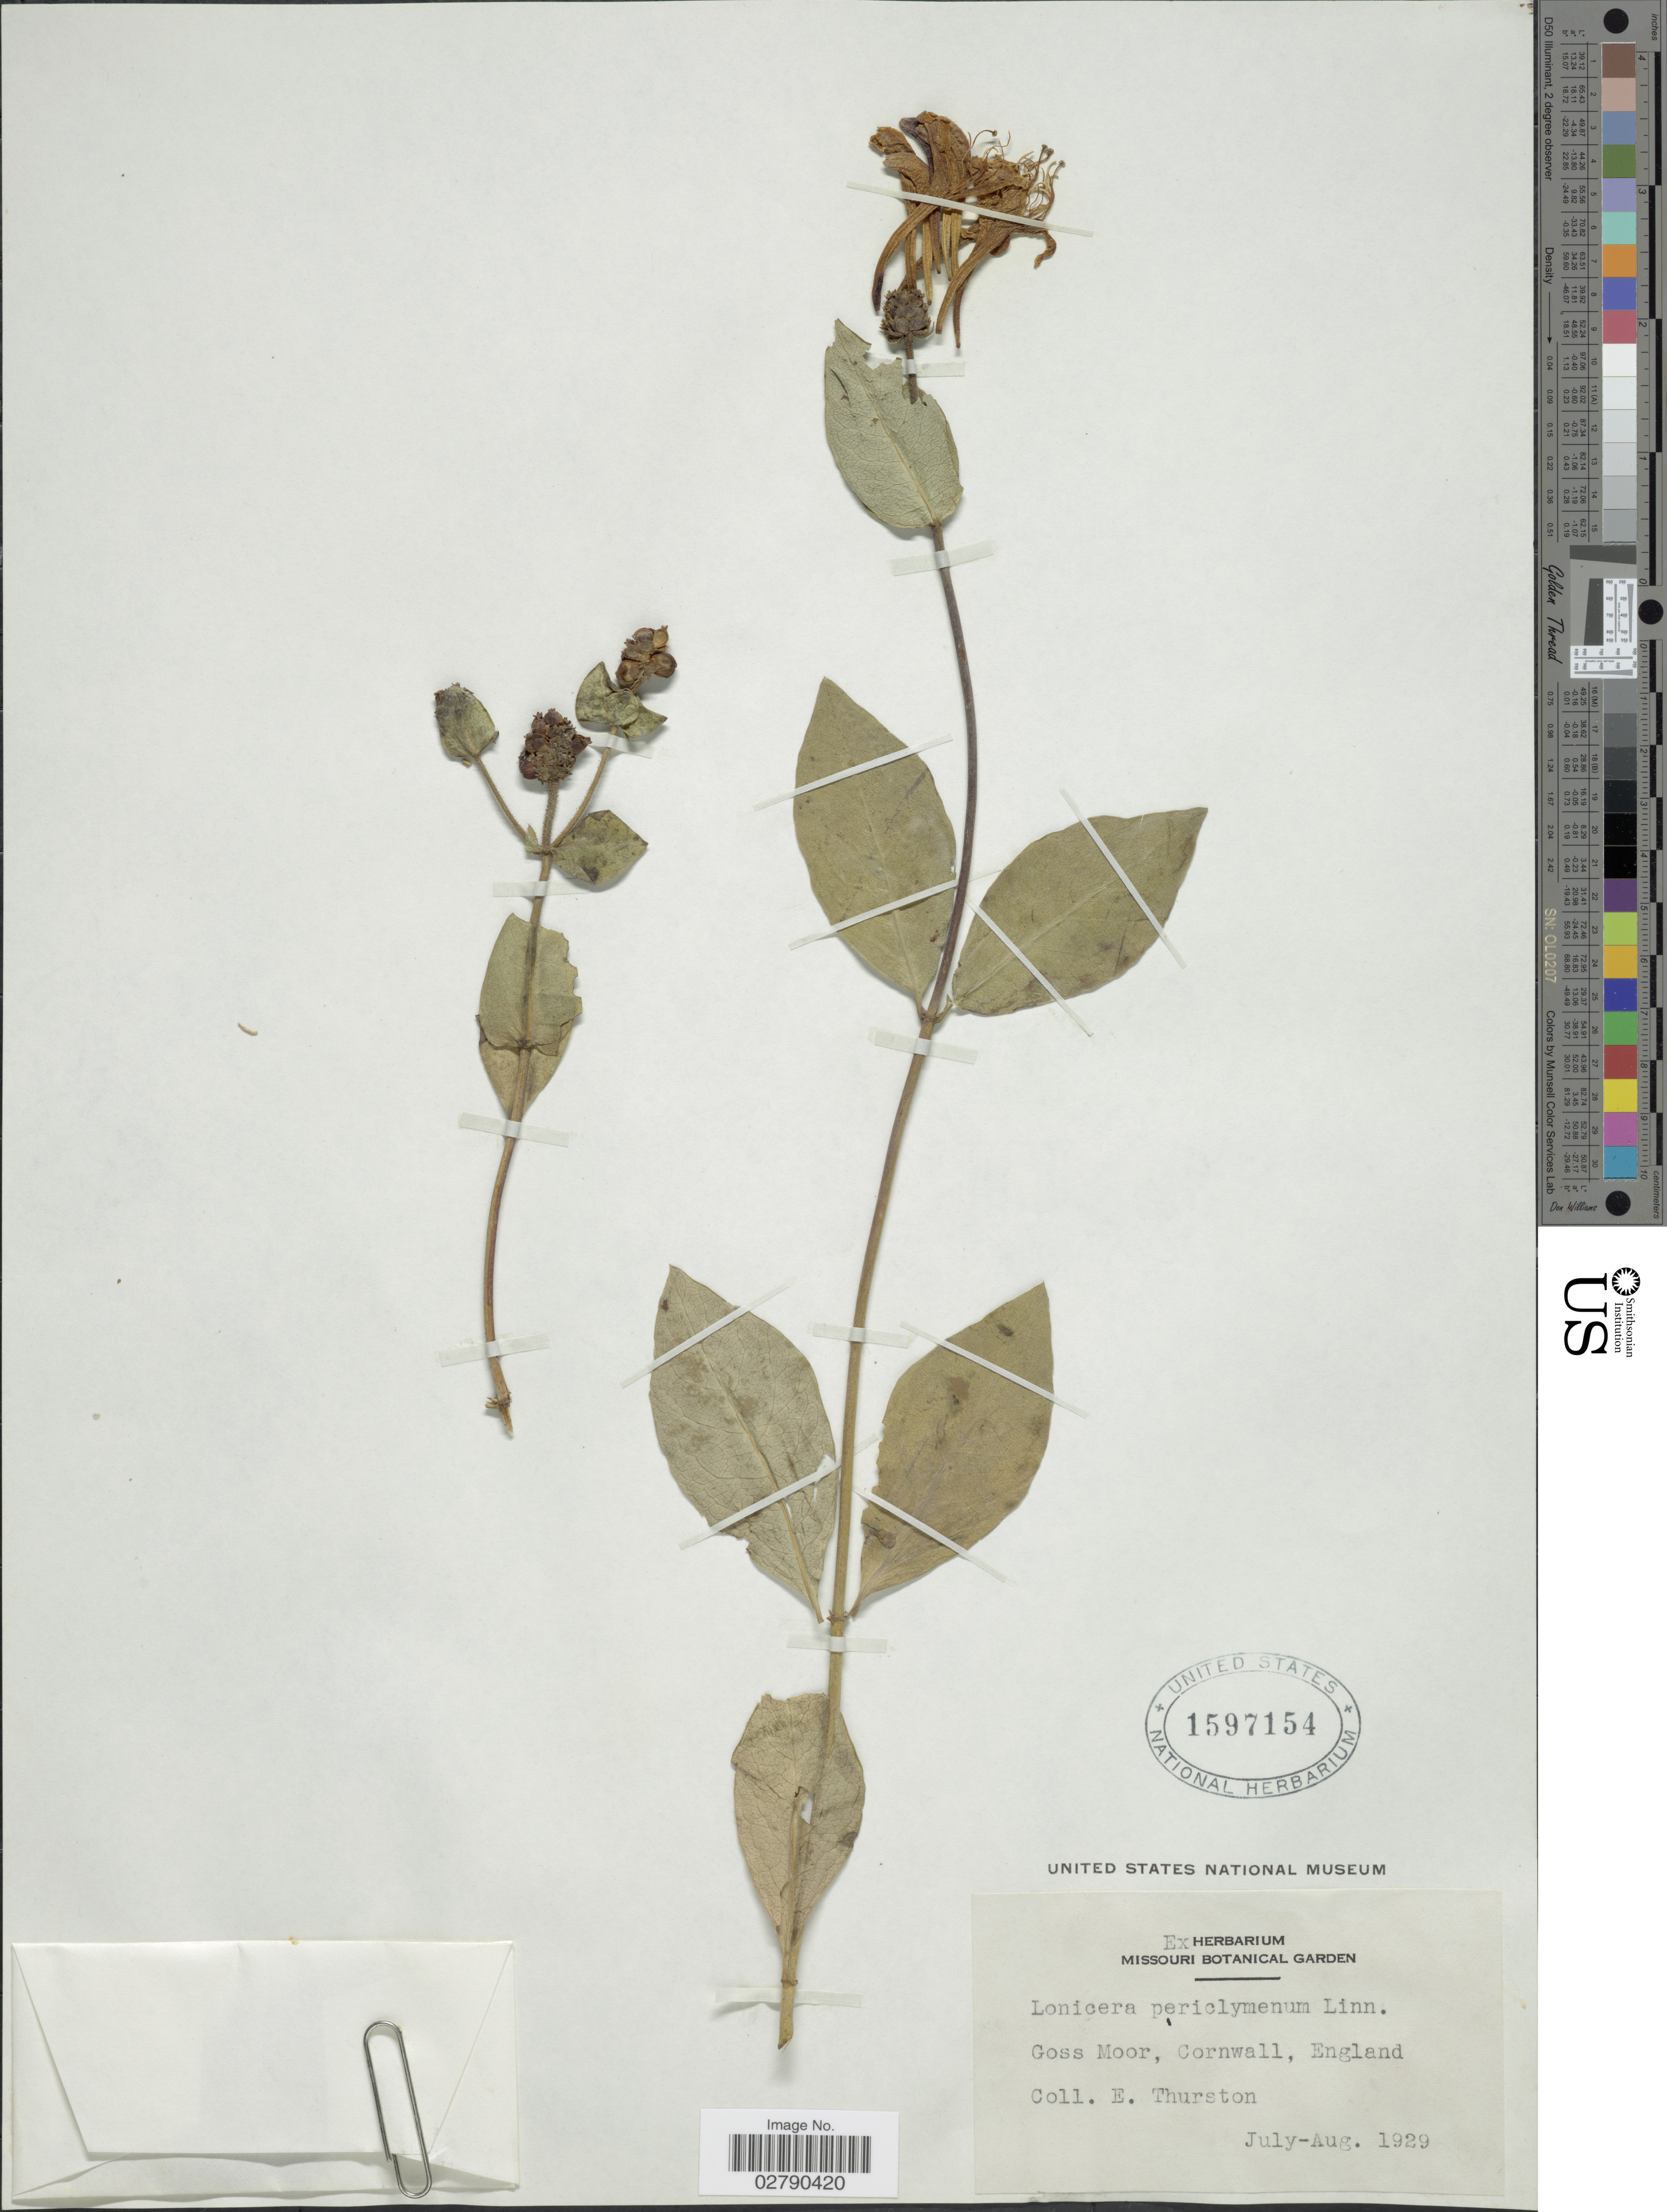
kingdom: Plantae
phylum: Tracheophyta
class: Magnoliopsida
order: Dipsacales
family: Caprifoliaceae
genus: Lonicera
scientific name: Lonicera periclymenum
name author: L.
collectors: E. Thurston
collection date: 1929-07/1929-08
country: United Kingdom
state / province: England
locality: Goss Moor, Cornwall.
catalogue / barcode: US 1597154